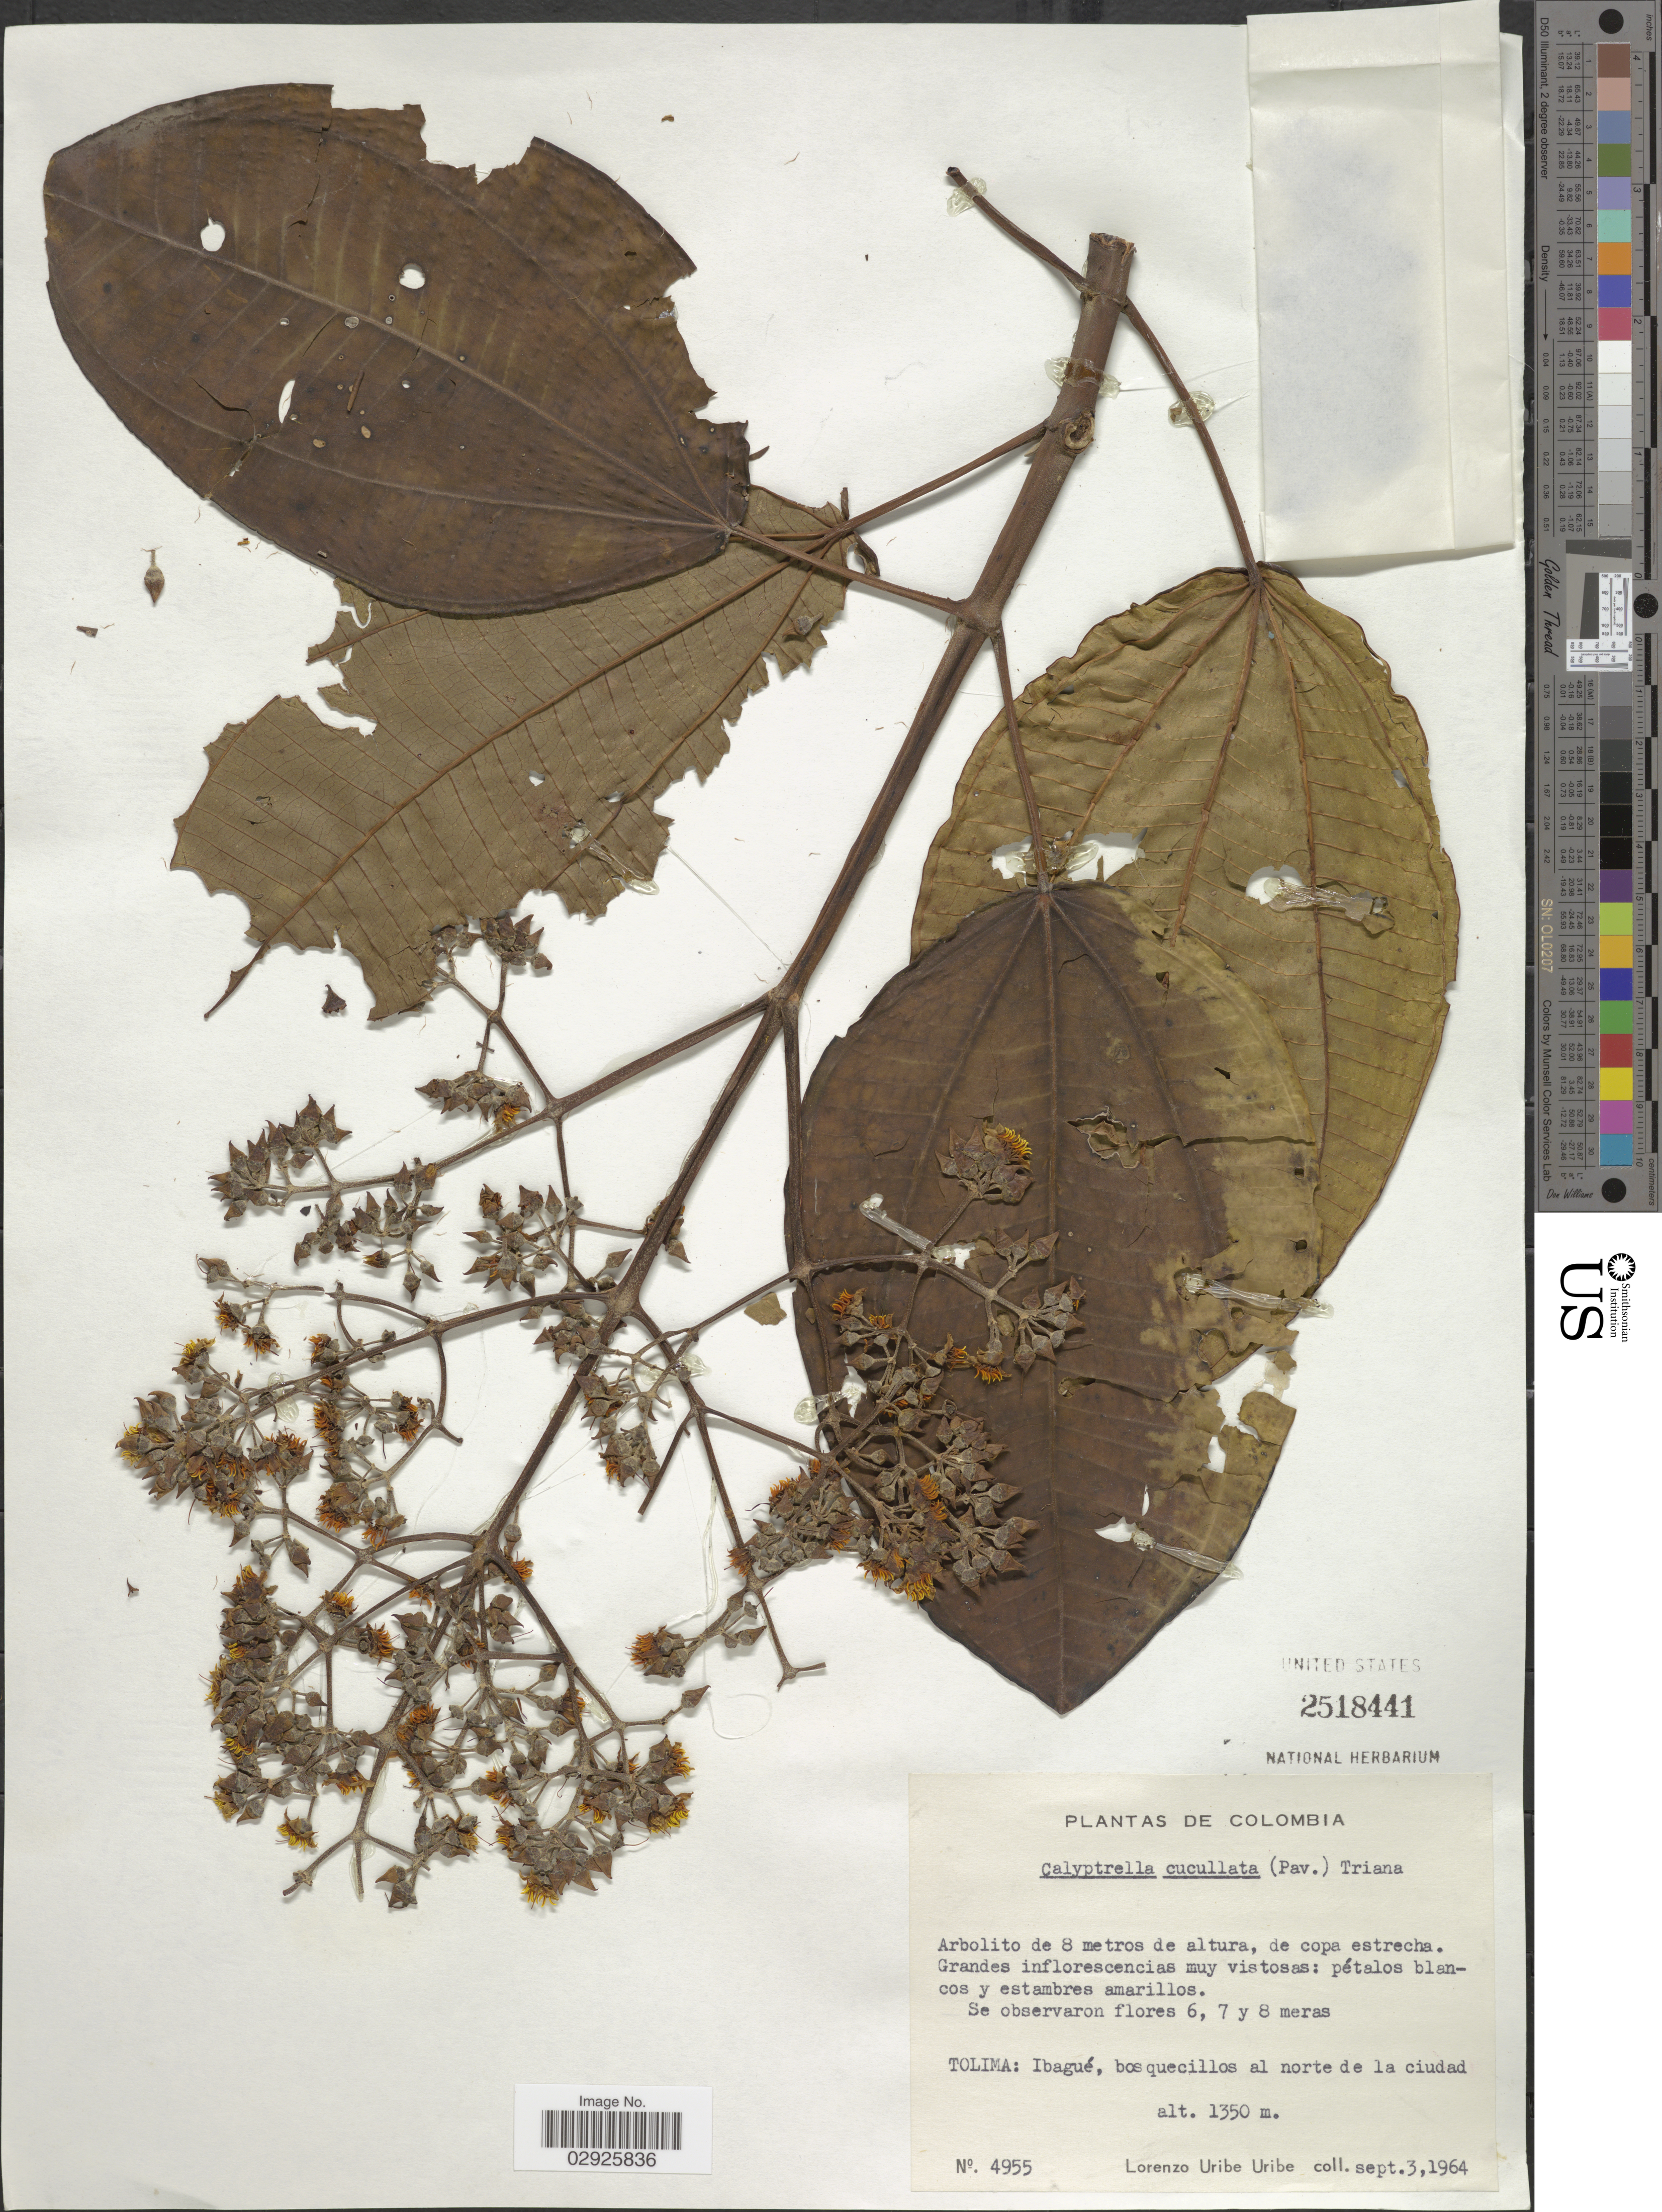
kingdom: Plantae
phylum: Tracheophyta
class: Magnoliopsida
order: Myrtales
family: Melastomataceae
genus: Graffenrieda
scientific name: Graffenrieda cucullata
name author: (Triana) L.O. Williams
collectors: L. Uribe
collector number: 4955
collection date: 1964-09-03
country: Colombia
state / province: Tolima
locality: Ibagué, bosquecillos al norte de la ciudad.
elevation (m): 1350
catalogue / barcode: US 2518441